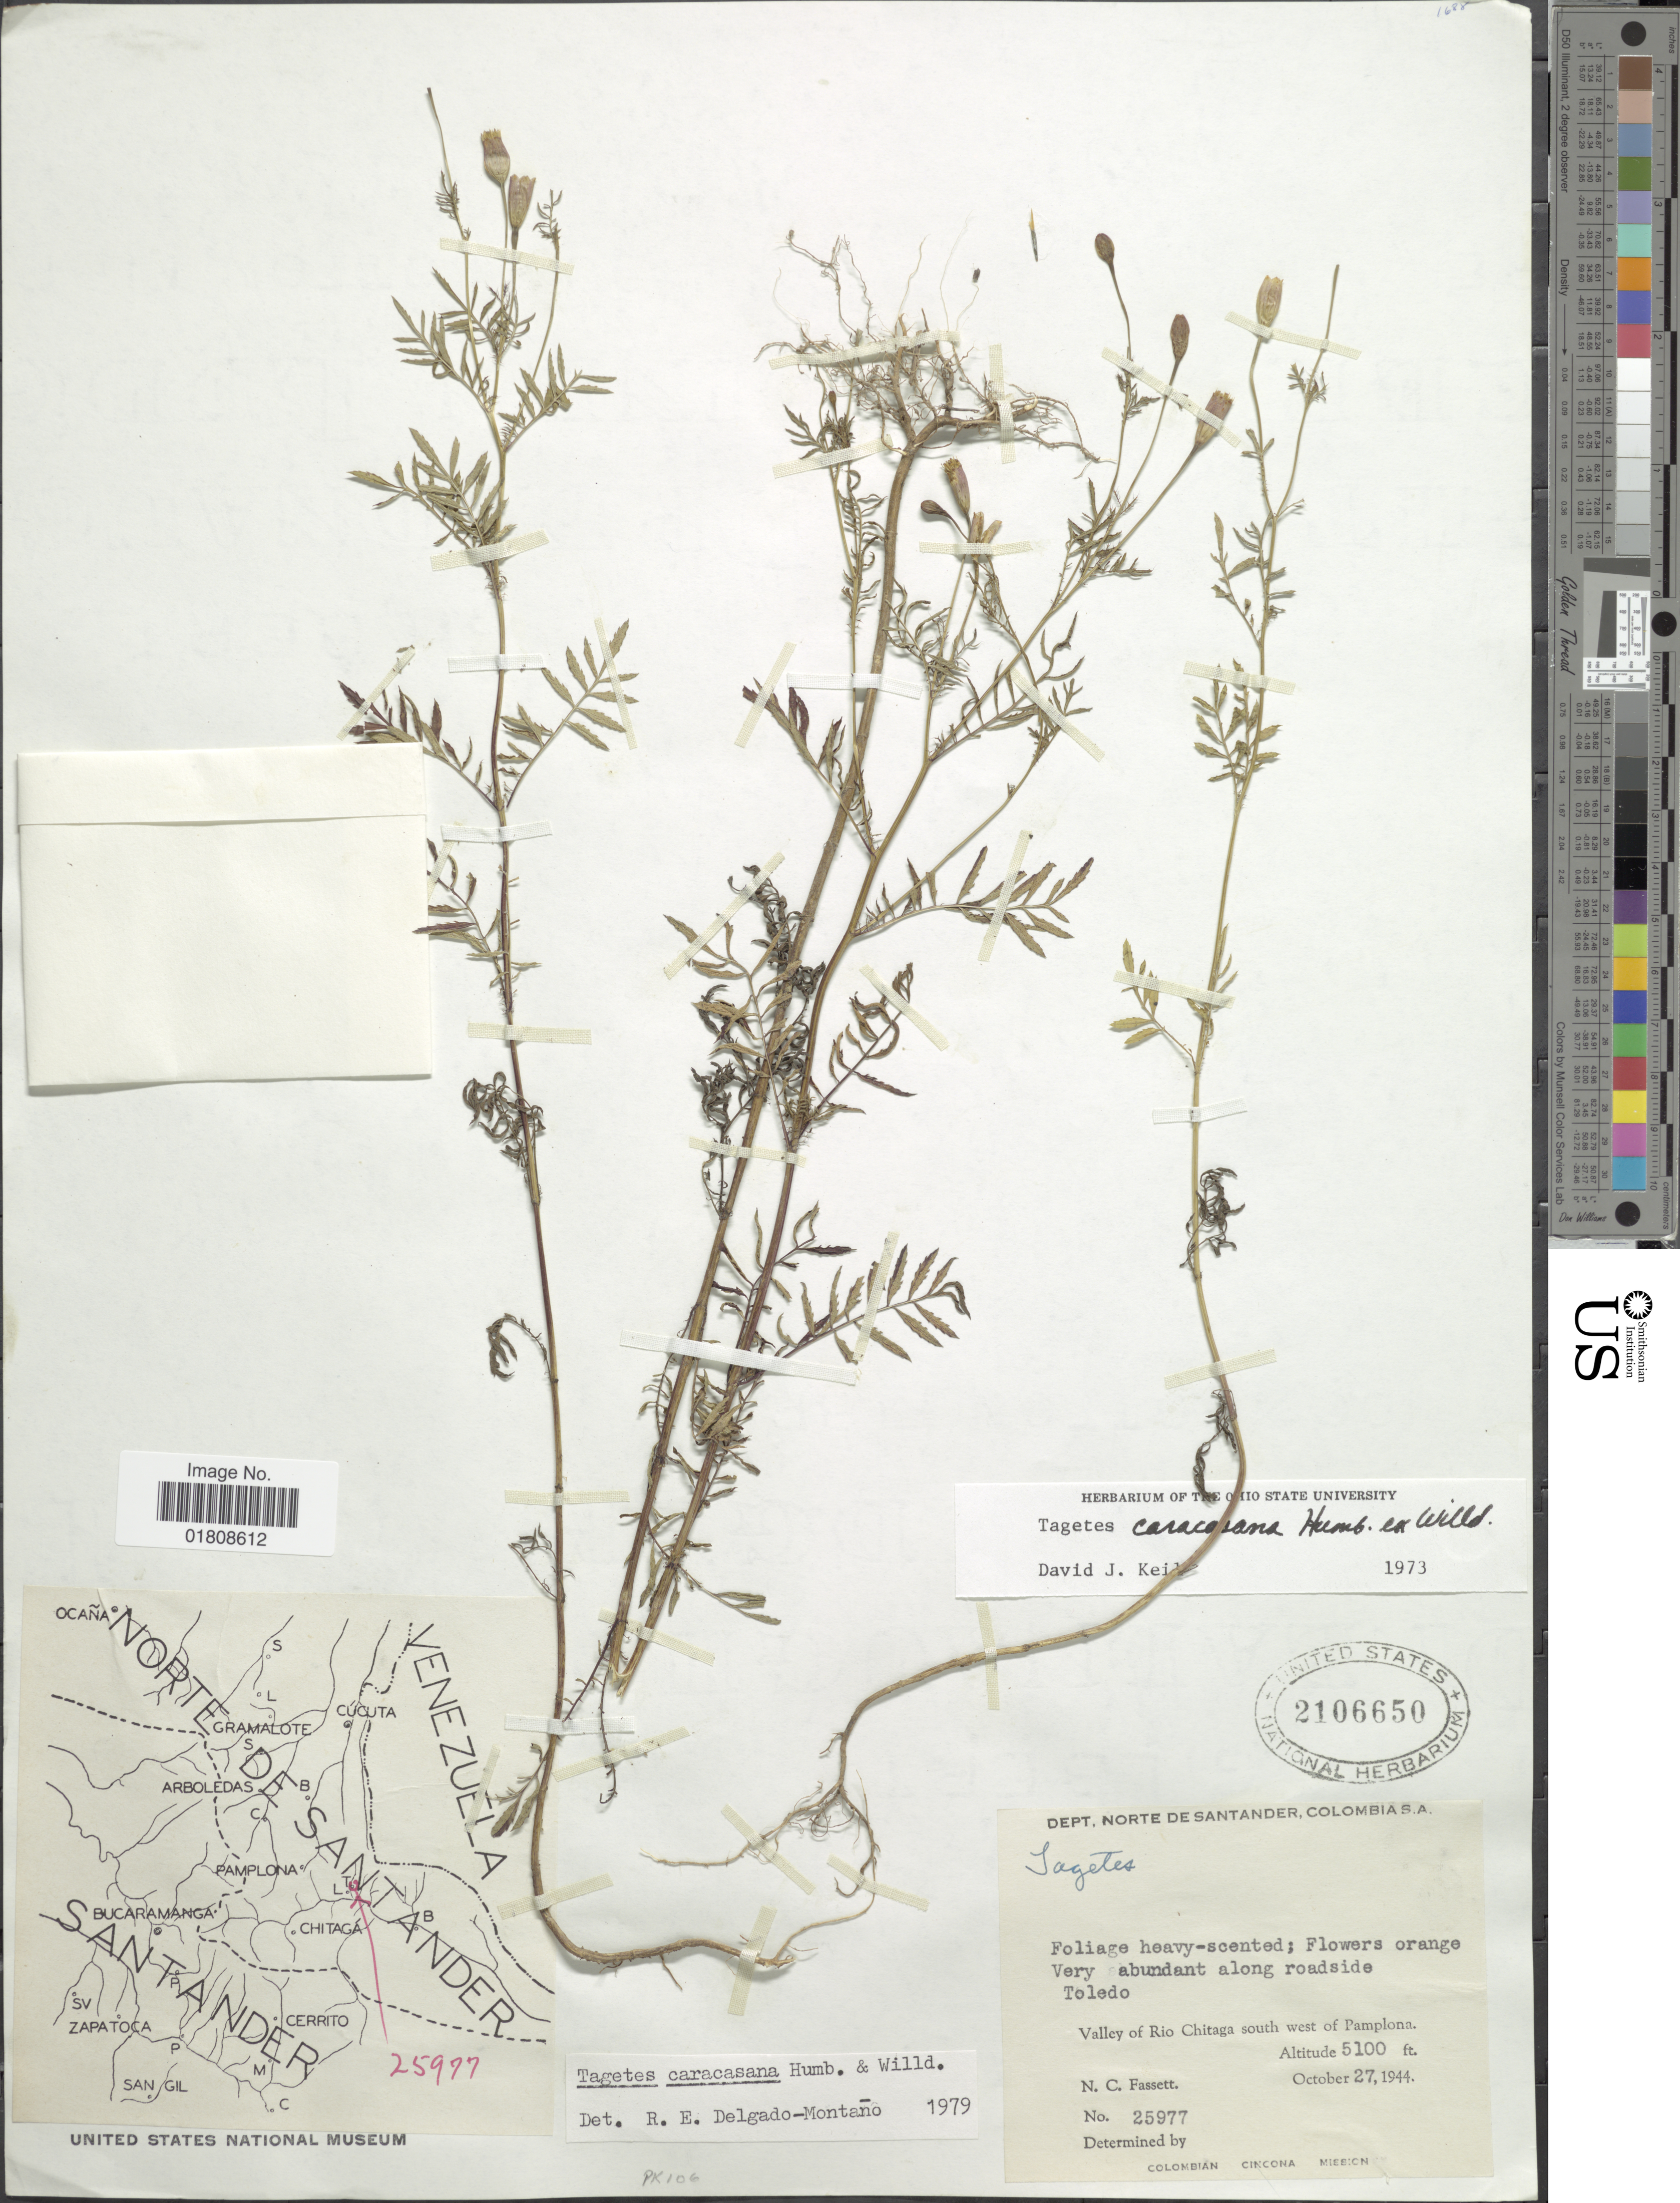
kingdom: Plantae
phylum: Tracheophyta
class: Magnoliopsida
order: Asterales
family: Asteraceae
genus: Tagetes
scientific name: Tagetes caracasana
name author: Humb. ex Willd.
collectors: N. C. Fassett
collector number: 25977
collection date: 1944-10-27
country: Colombia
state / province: Norte de Santander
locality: Valley of Rio Chitaga south west of Pamplona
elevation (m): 1554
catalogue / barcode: US 2106650